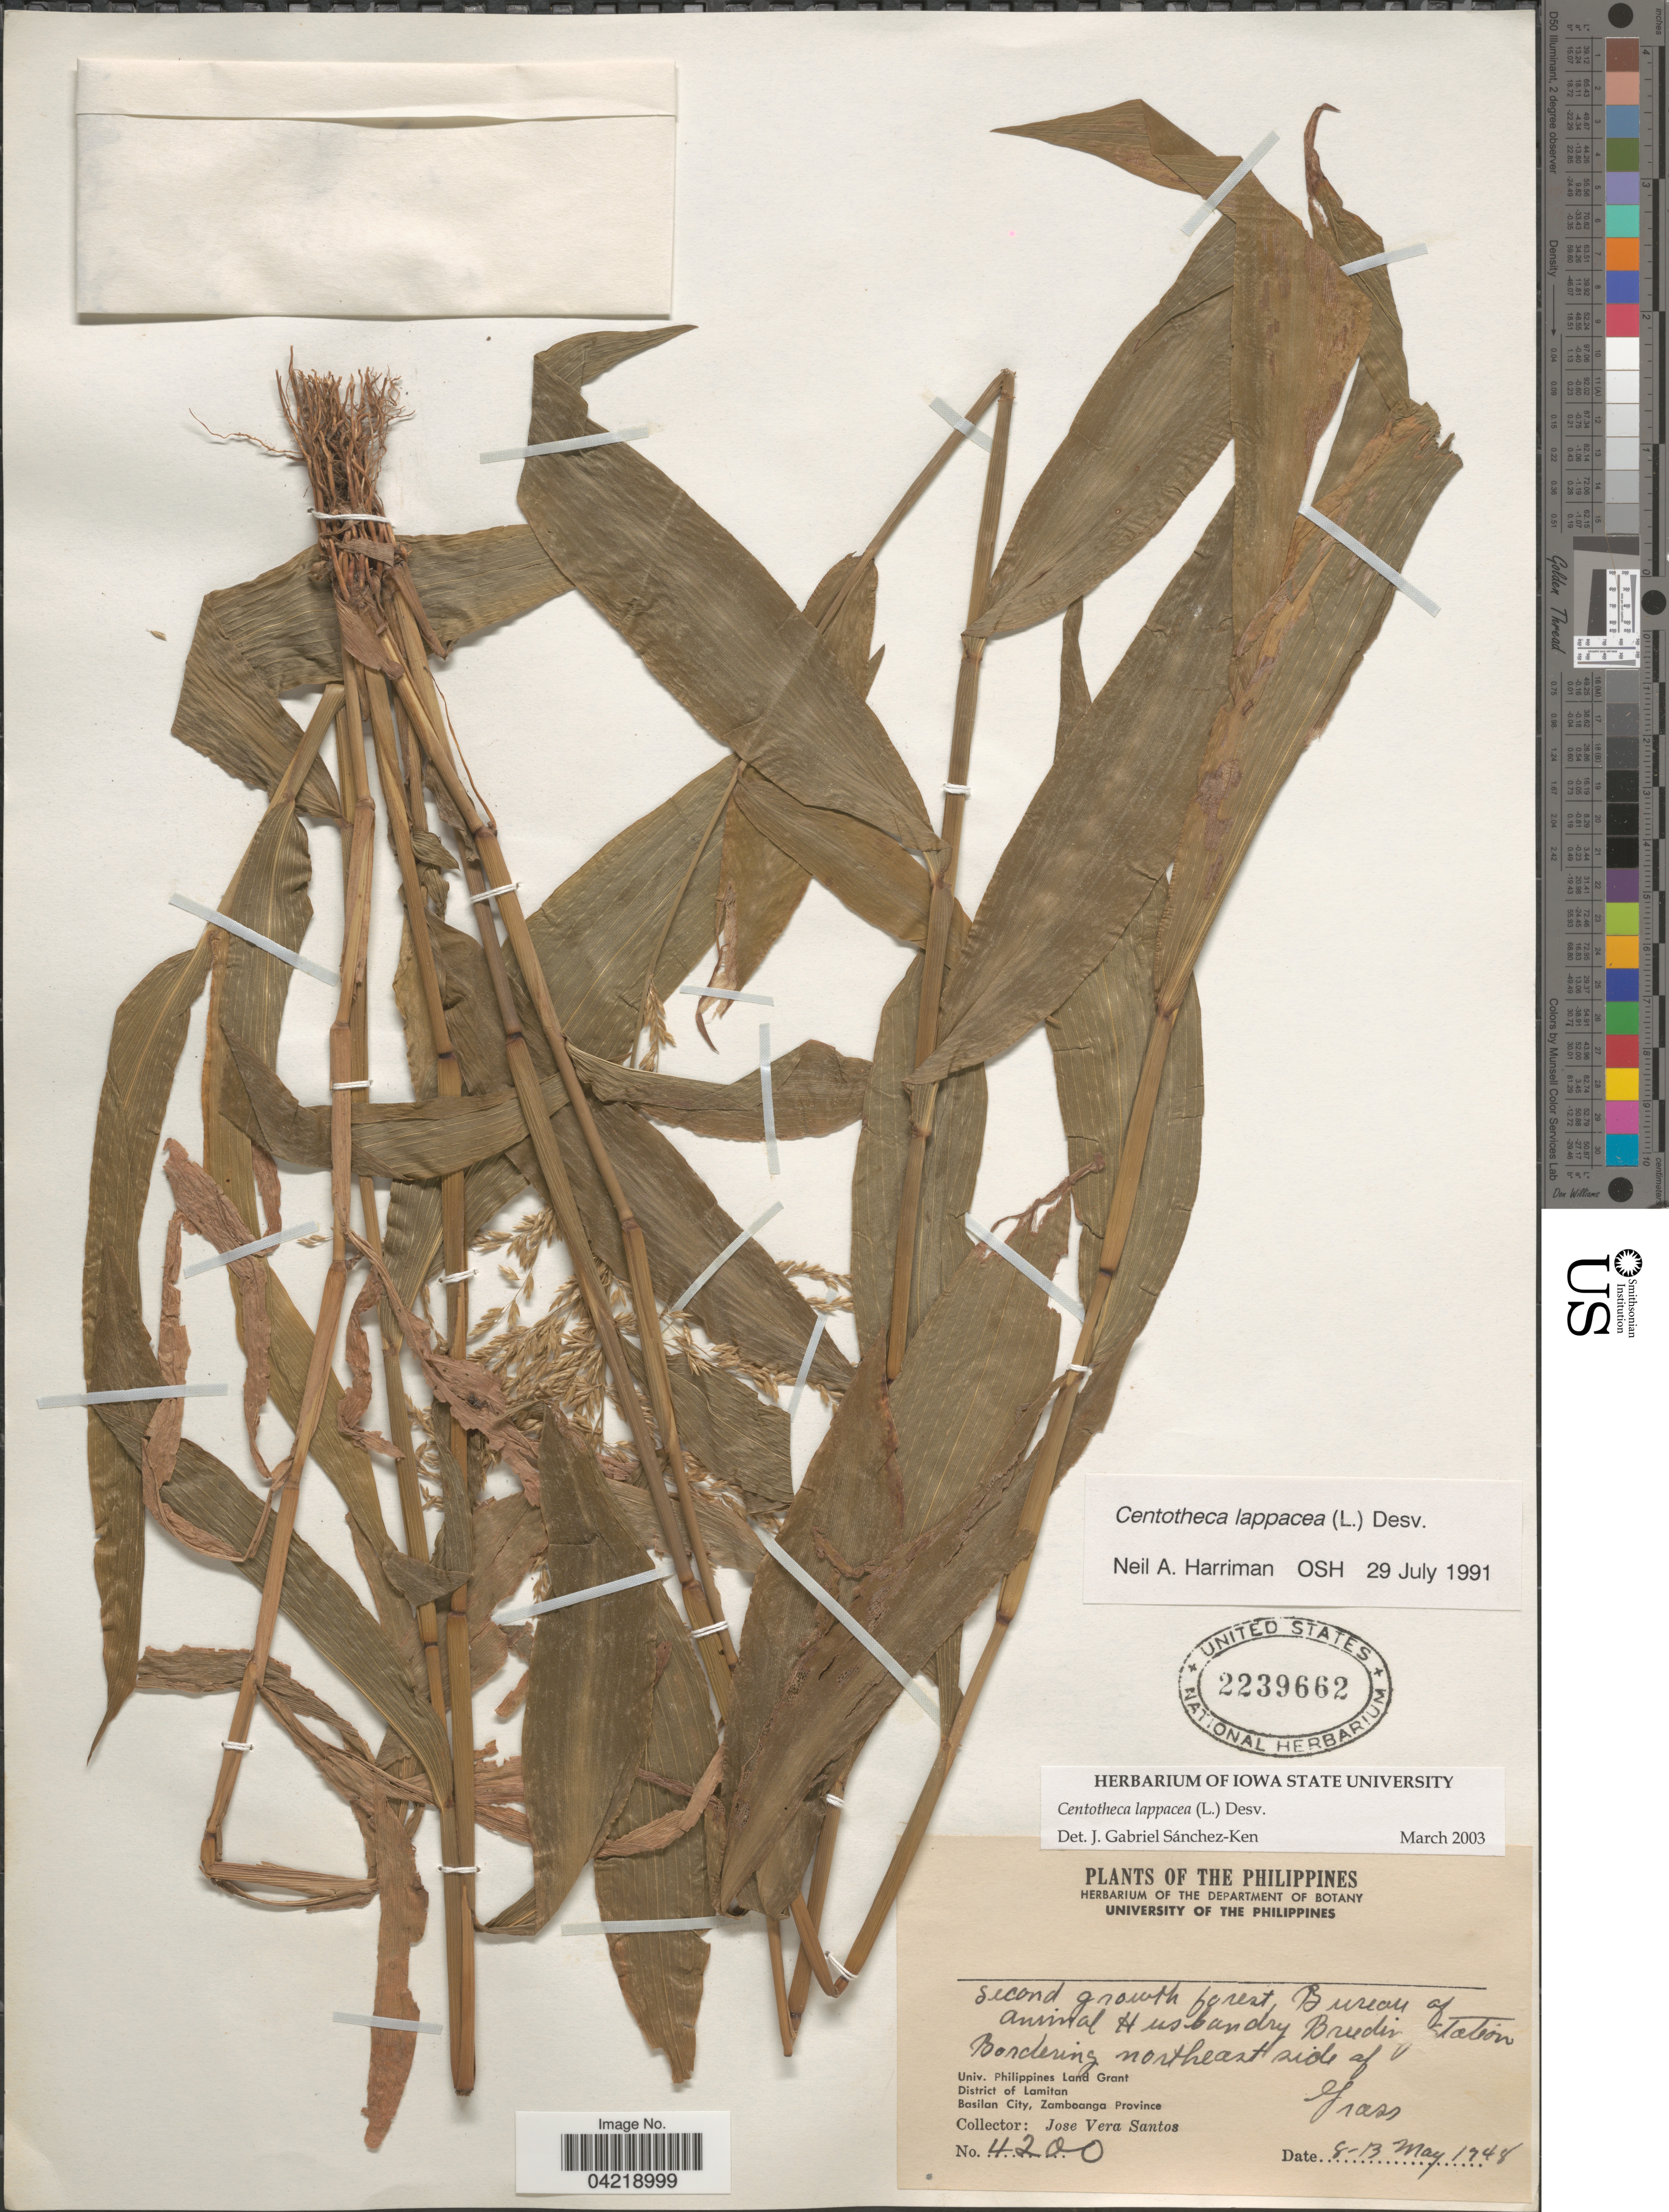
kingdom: Plantae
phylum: Tracheophyta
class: Liliopsida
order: Poales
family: Poaceae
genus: Centotheca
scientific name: Centotheca lappacea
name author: (L.) Desv.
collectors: J. Santos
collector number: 4200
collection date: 1948-05-08/1948-05-13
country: Philippines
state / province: Muslim Mindanao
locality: Second growth forest, Bureau of Animal Husbandry Breeding Station. Bordering northeast side of Univ. Philippines Land Grant. District of Lamitan. Basilan City, Zamboanga Province.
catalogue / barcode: US 2239662